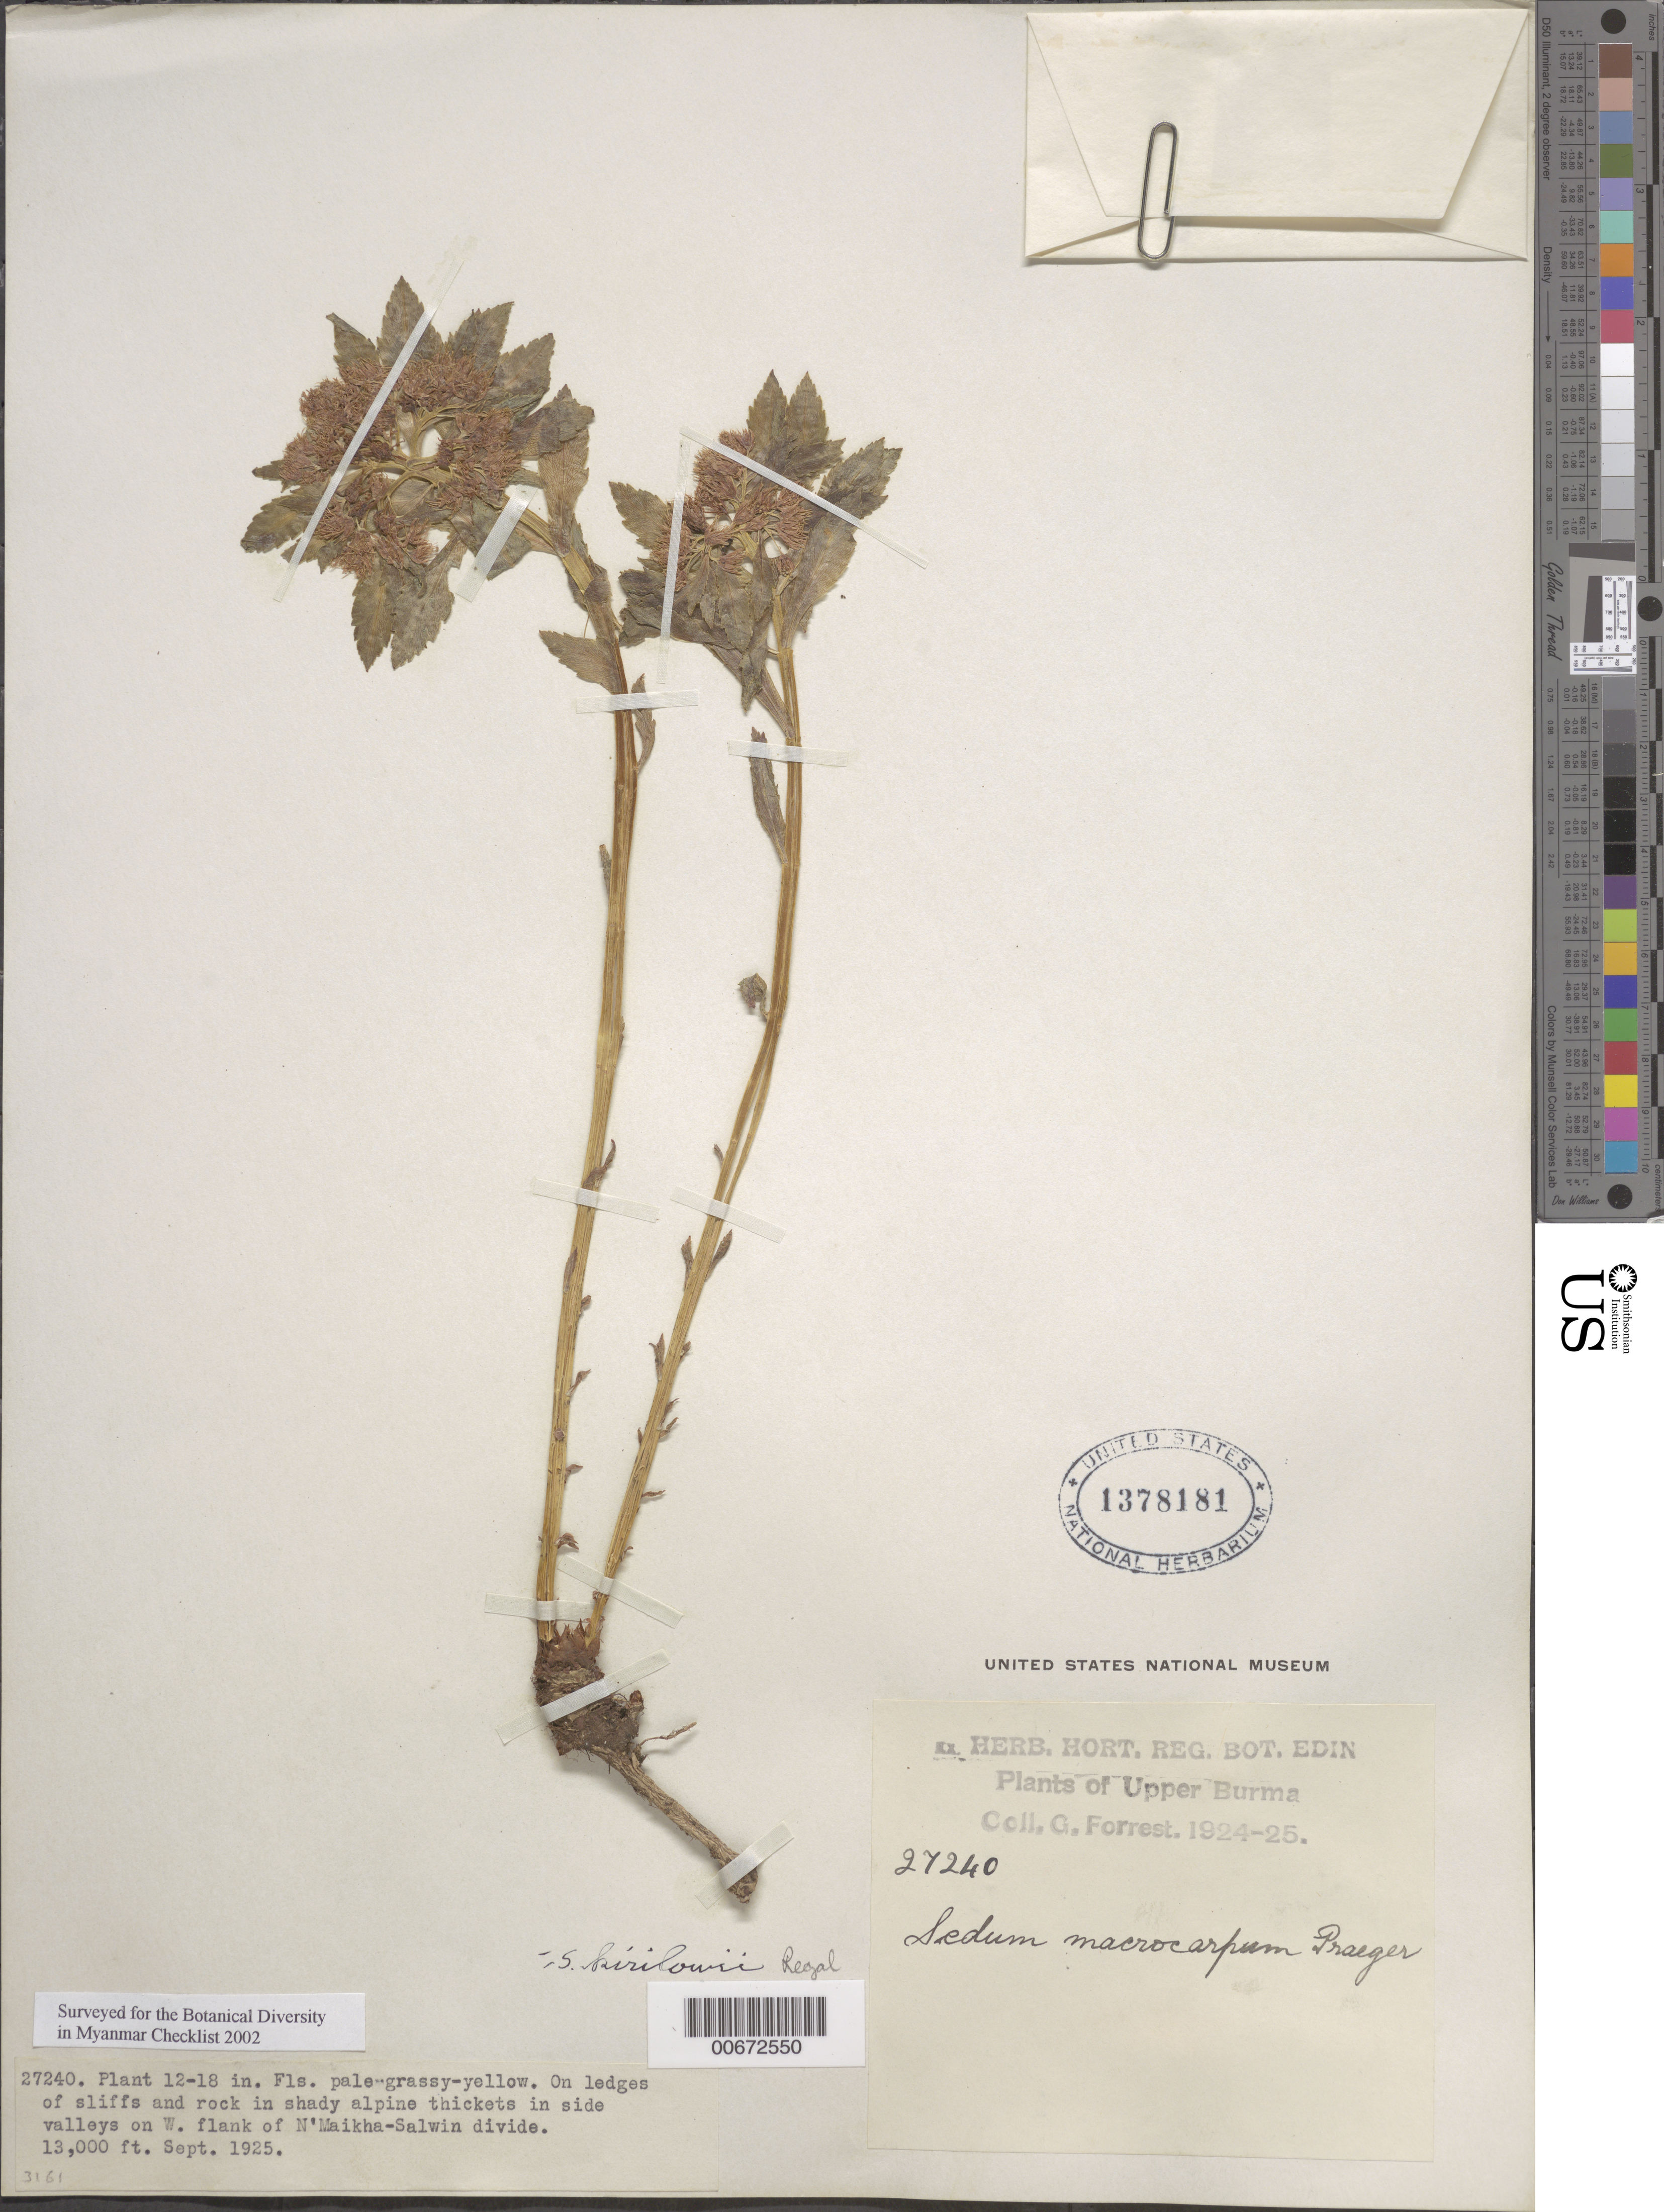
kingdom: Plantae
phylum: Tracheophyta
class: Magnoliopsida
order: Saxifragales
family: Crassulaceae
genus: Rhodiola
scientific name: Rhodiola kirilowii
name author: (Regel) Maxim.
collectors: G. Forrest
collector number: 272240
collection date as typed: Sep 1925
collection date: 1925-09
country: Myanmar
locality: Upper Burma, W flank of N'Maikha-Salwin Divide.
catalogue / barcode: US 1378181